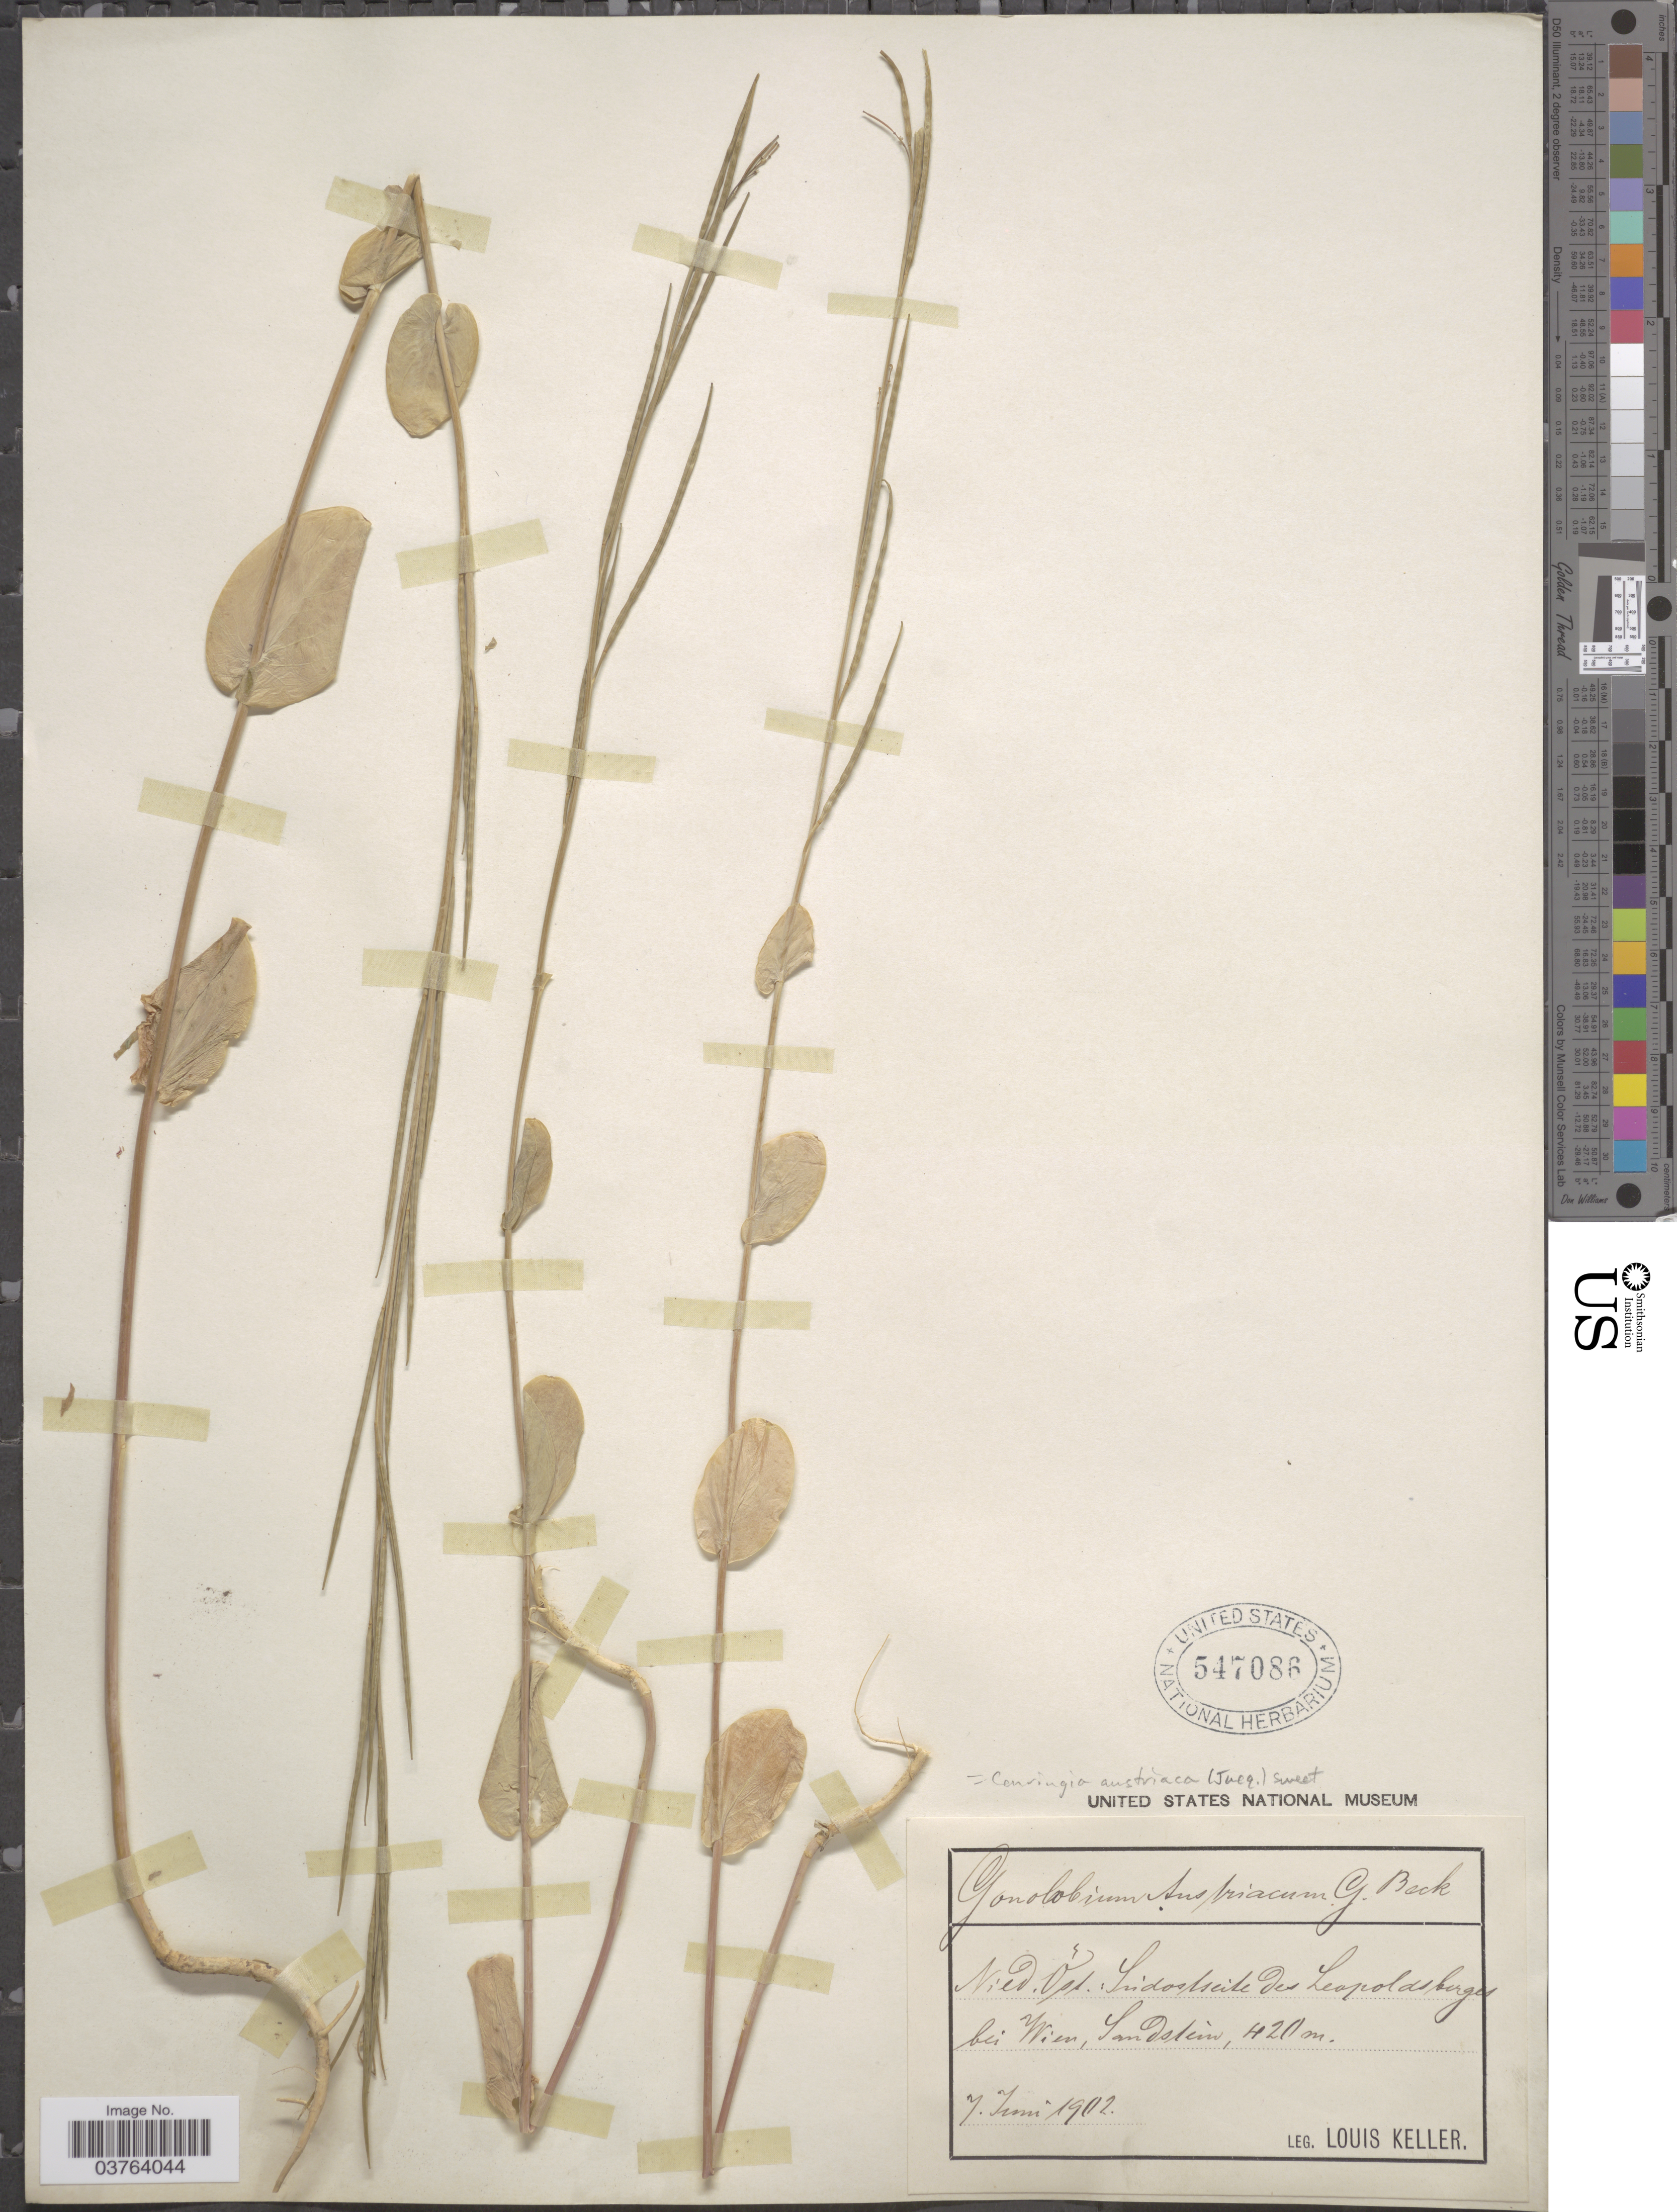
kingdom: Plantae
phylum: Tracheophyta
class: Magnoliopsida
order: Brassicales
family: Brassicaceae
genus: Conringia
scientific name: Conringia austriaca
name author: (Jacq.) Sweet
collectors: L. Keller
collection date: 1902-06-07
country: Austria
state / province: Niederosterreich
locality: Súdostseite des Leopoldsberges bei Wien, Sandstein.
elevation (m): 420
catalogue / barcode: US 547086